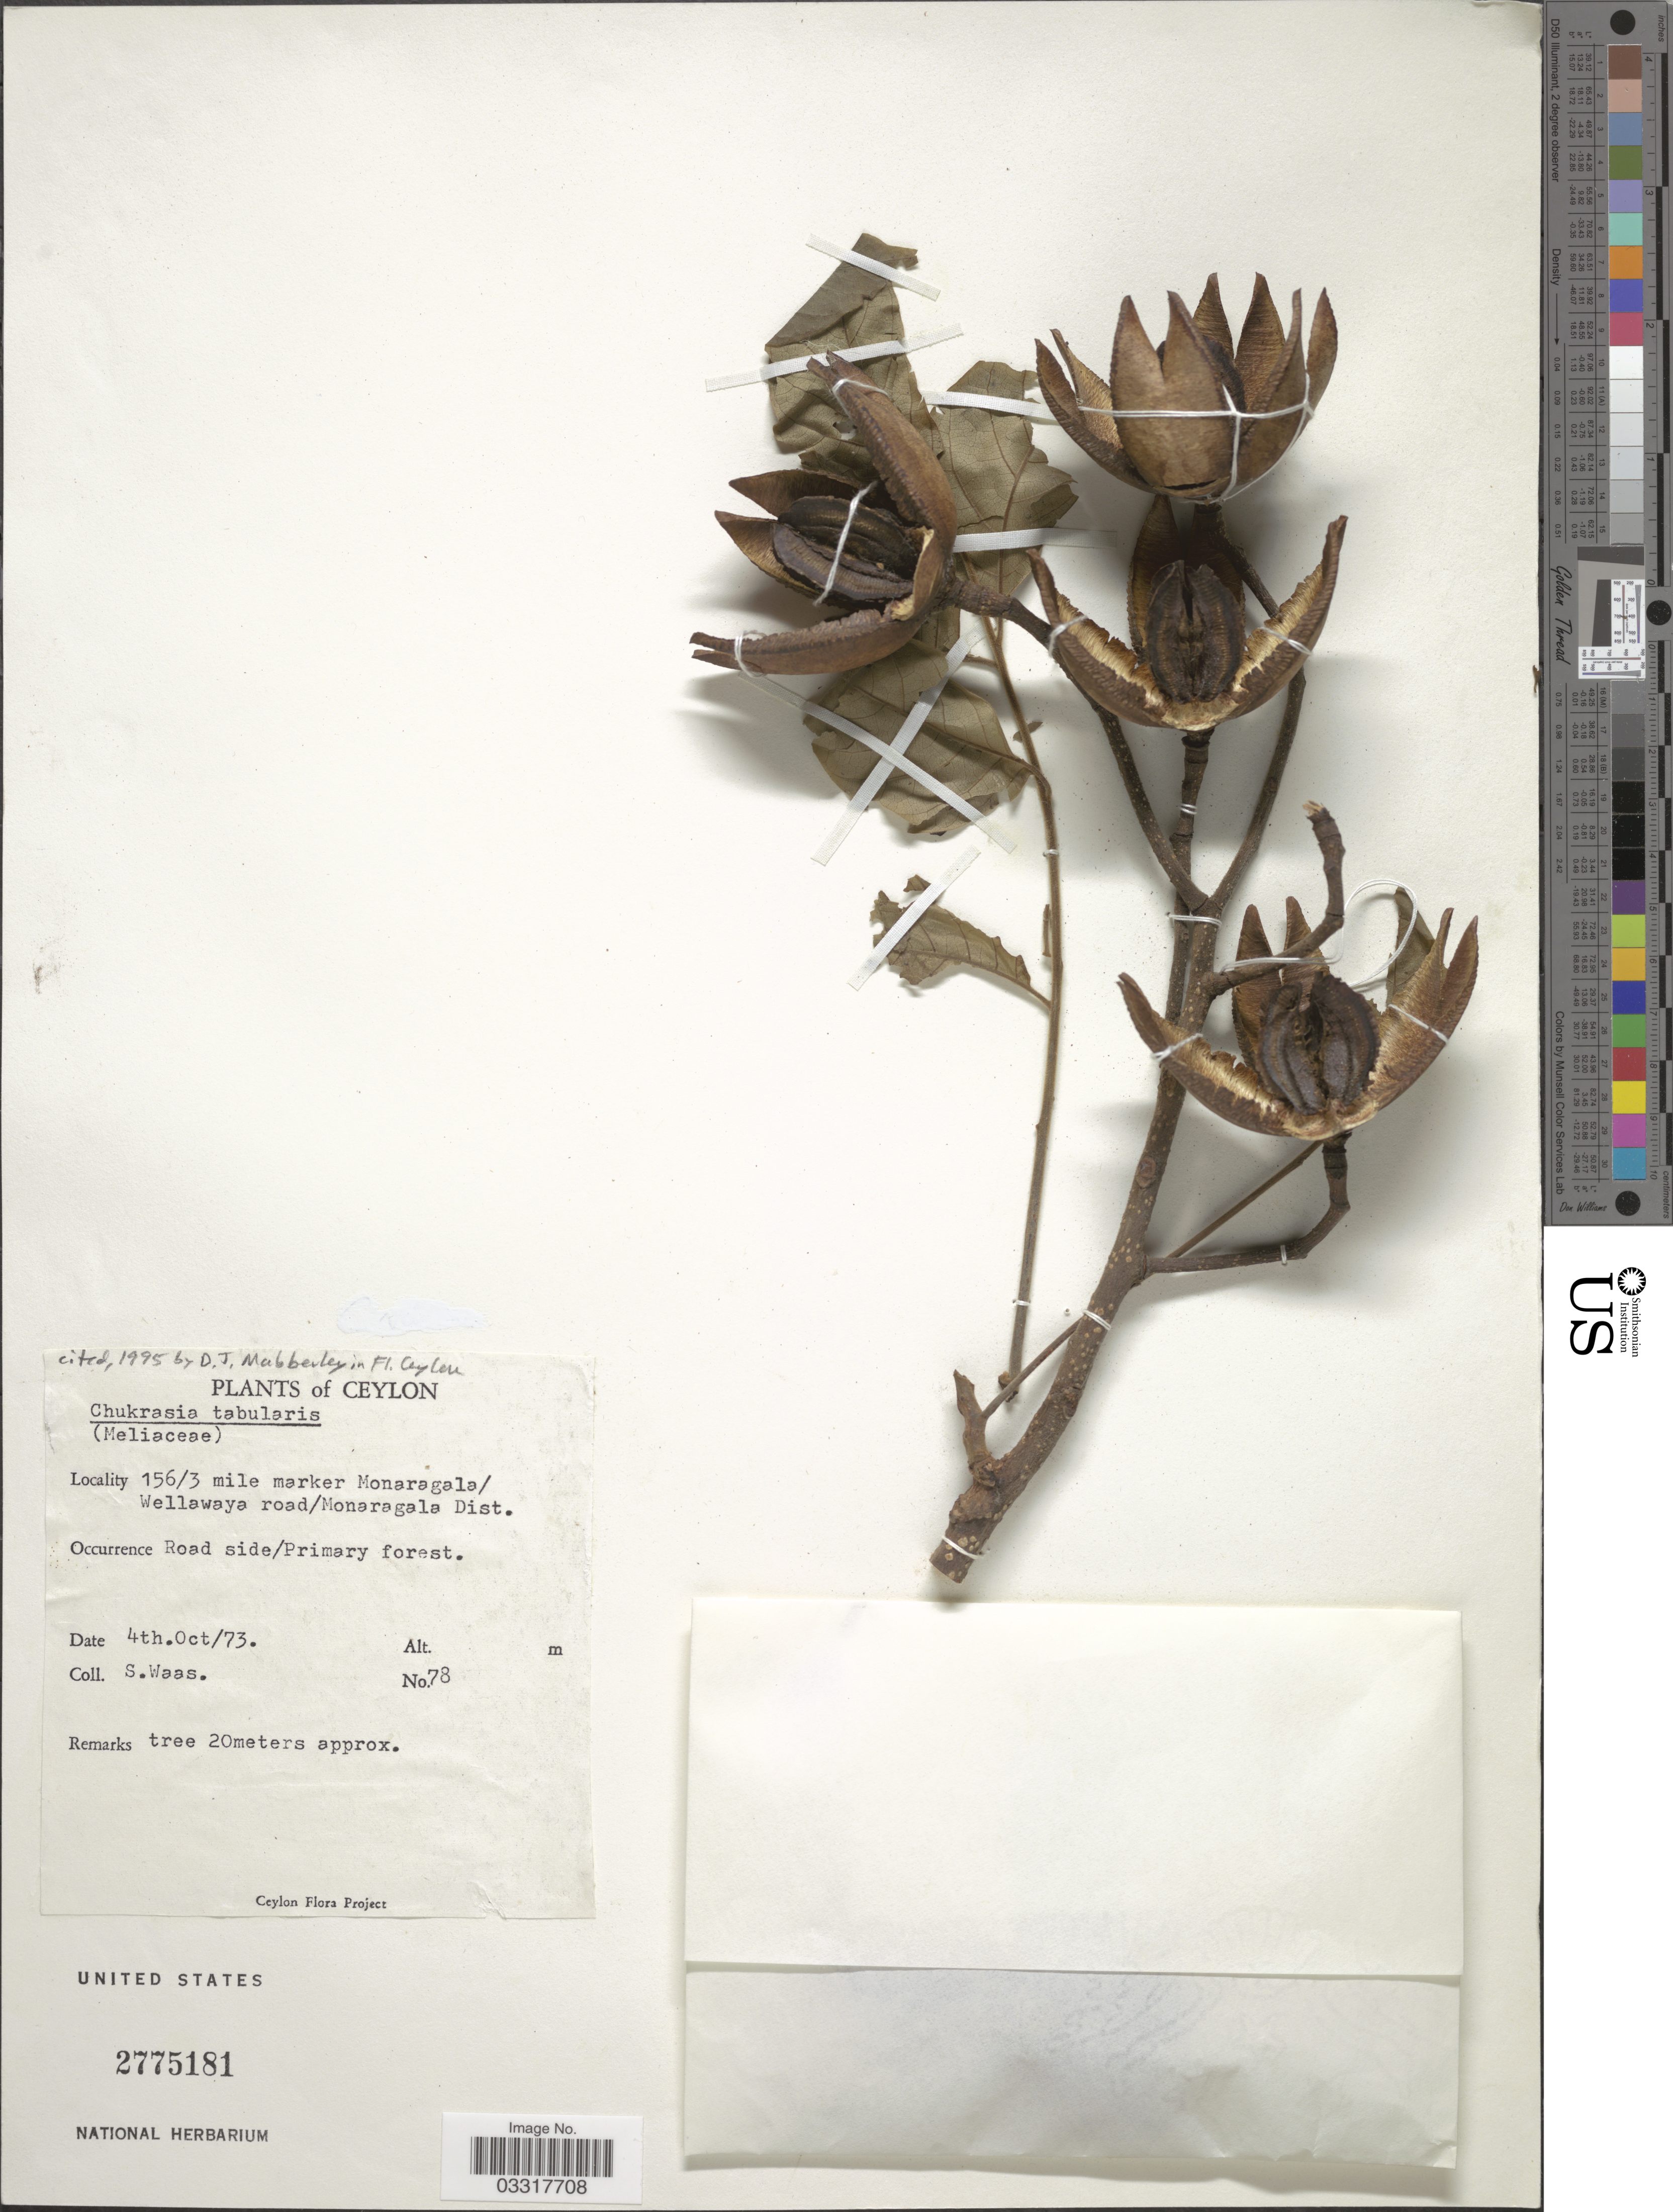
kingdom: Plantae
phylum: Tracheophyta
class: Magnoliopsida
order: Sapindales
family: Meliaceae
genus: Chukrasia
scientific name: Chukrasia tabularis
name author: A. Juss.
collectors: S. Waas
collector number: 78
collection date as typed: Transcribed d/m/y: 4/10/73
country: Sri Lanka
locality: Ceylon, 156/3 mile marker Monaragala/Wellwaya road/Monoragala Dist.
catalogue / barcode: US 2775181